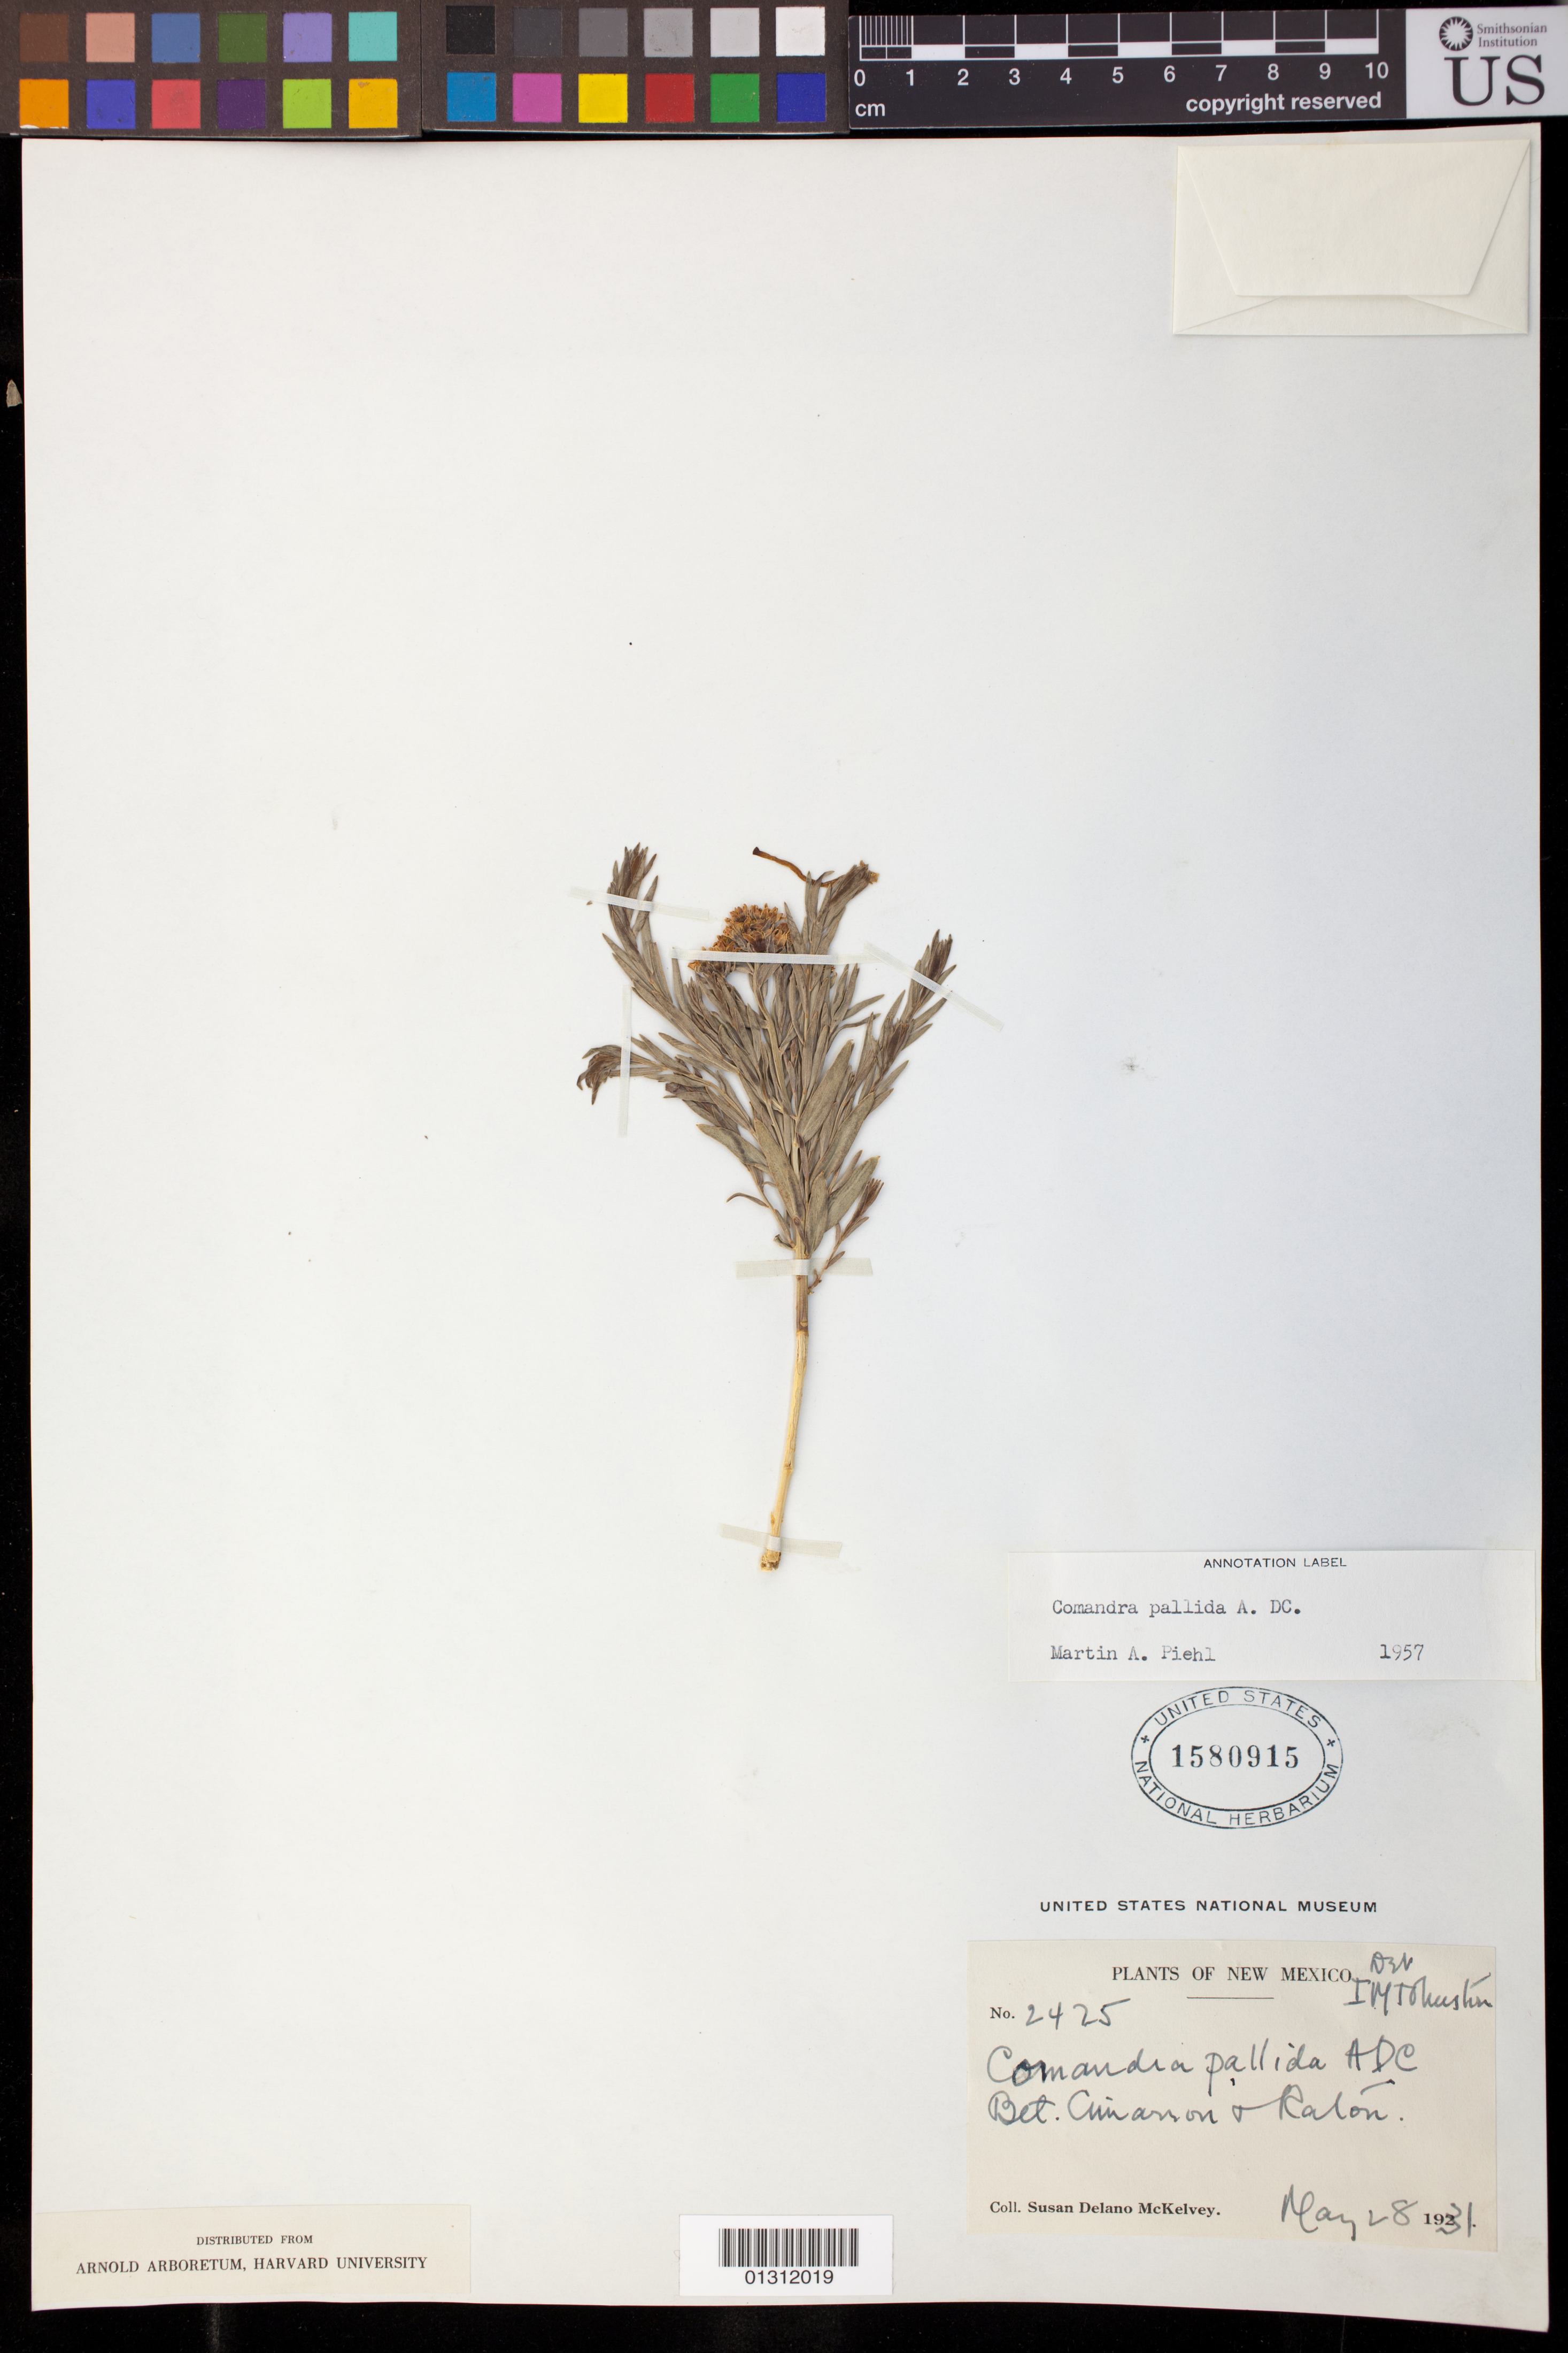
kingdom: Plantae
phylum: Tracheophyta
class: Magnoliopsida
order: Santalales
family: Comandraceae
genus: Comandra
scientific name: Comandra pallida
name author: A. DC.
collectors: S. A. McKelvey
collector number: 2425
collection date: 1931-05-28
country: United States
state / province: New Mexico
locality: Bet. Cimaron & Raton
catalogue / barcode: US 1580915